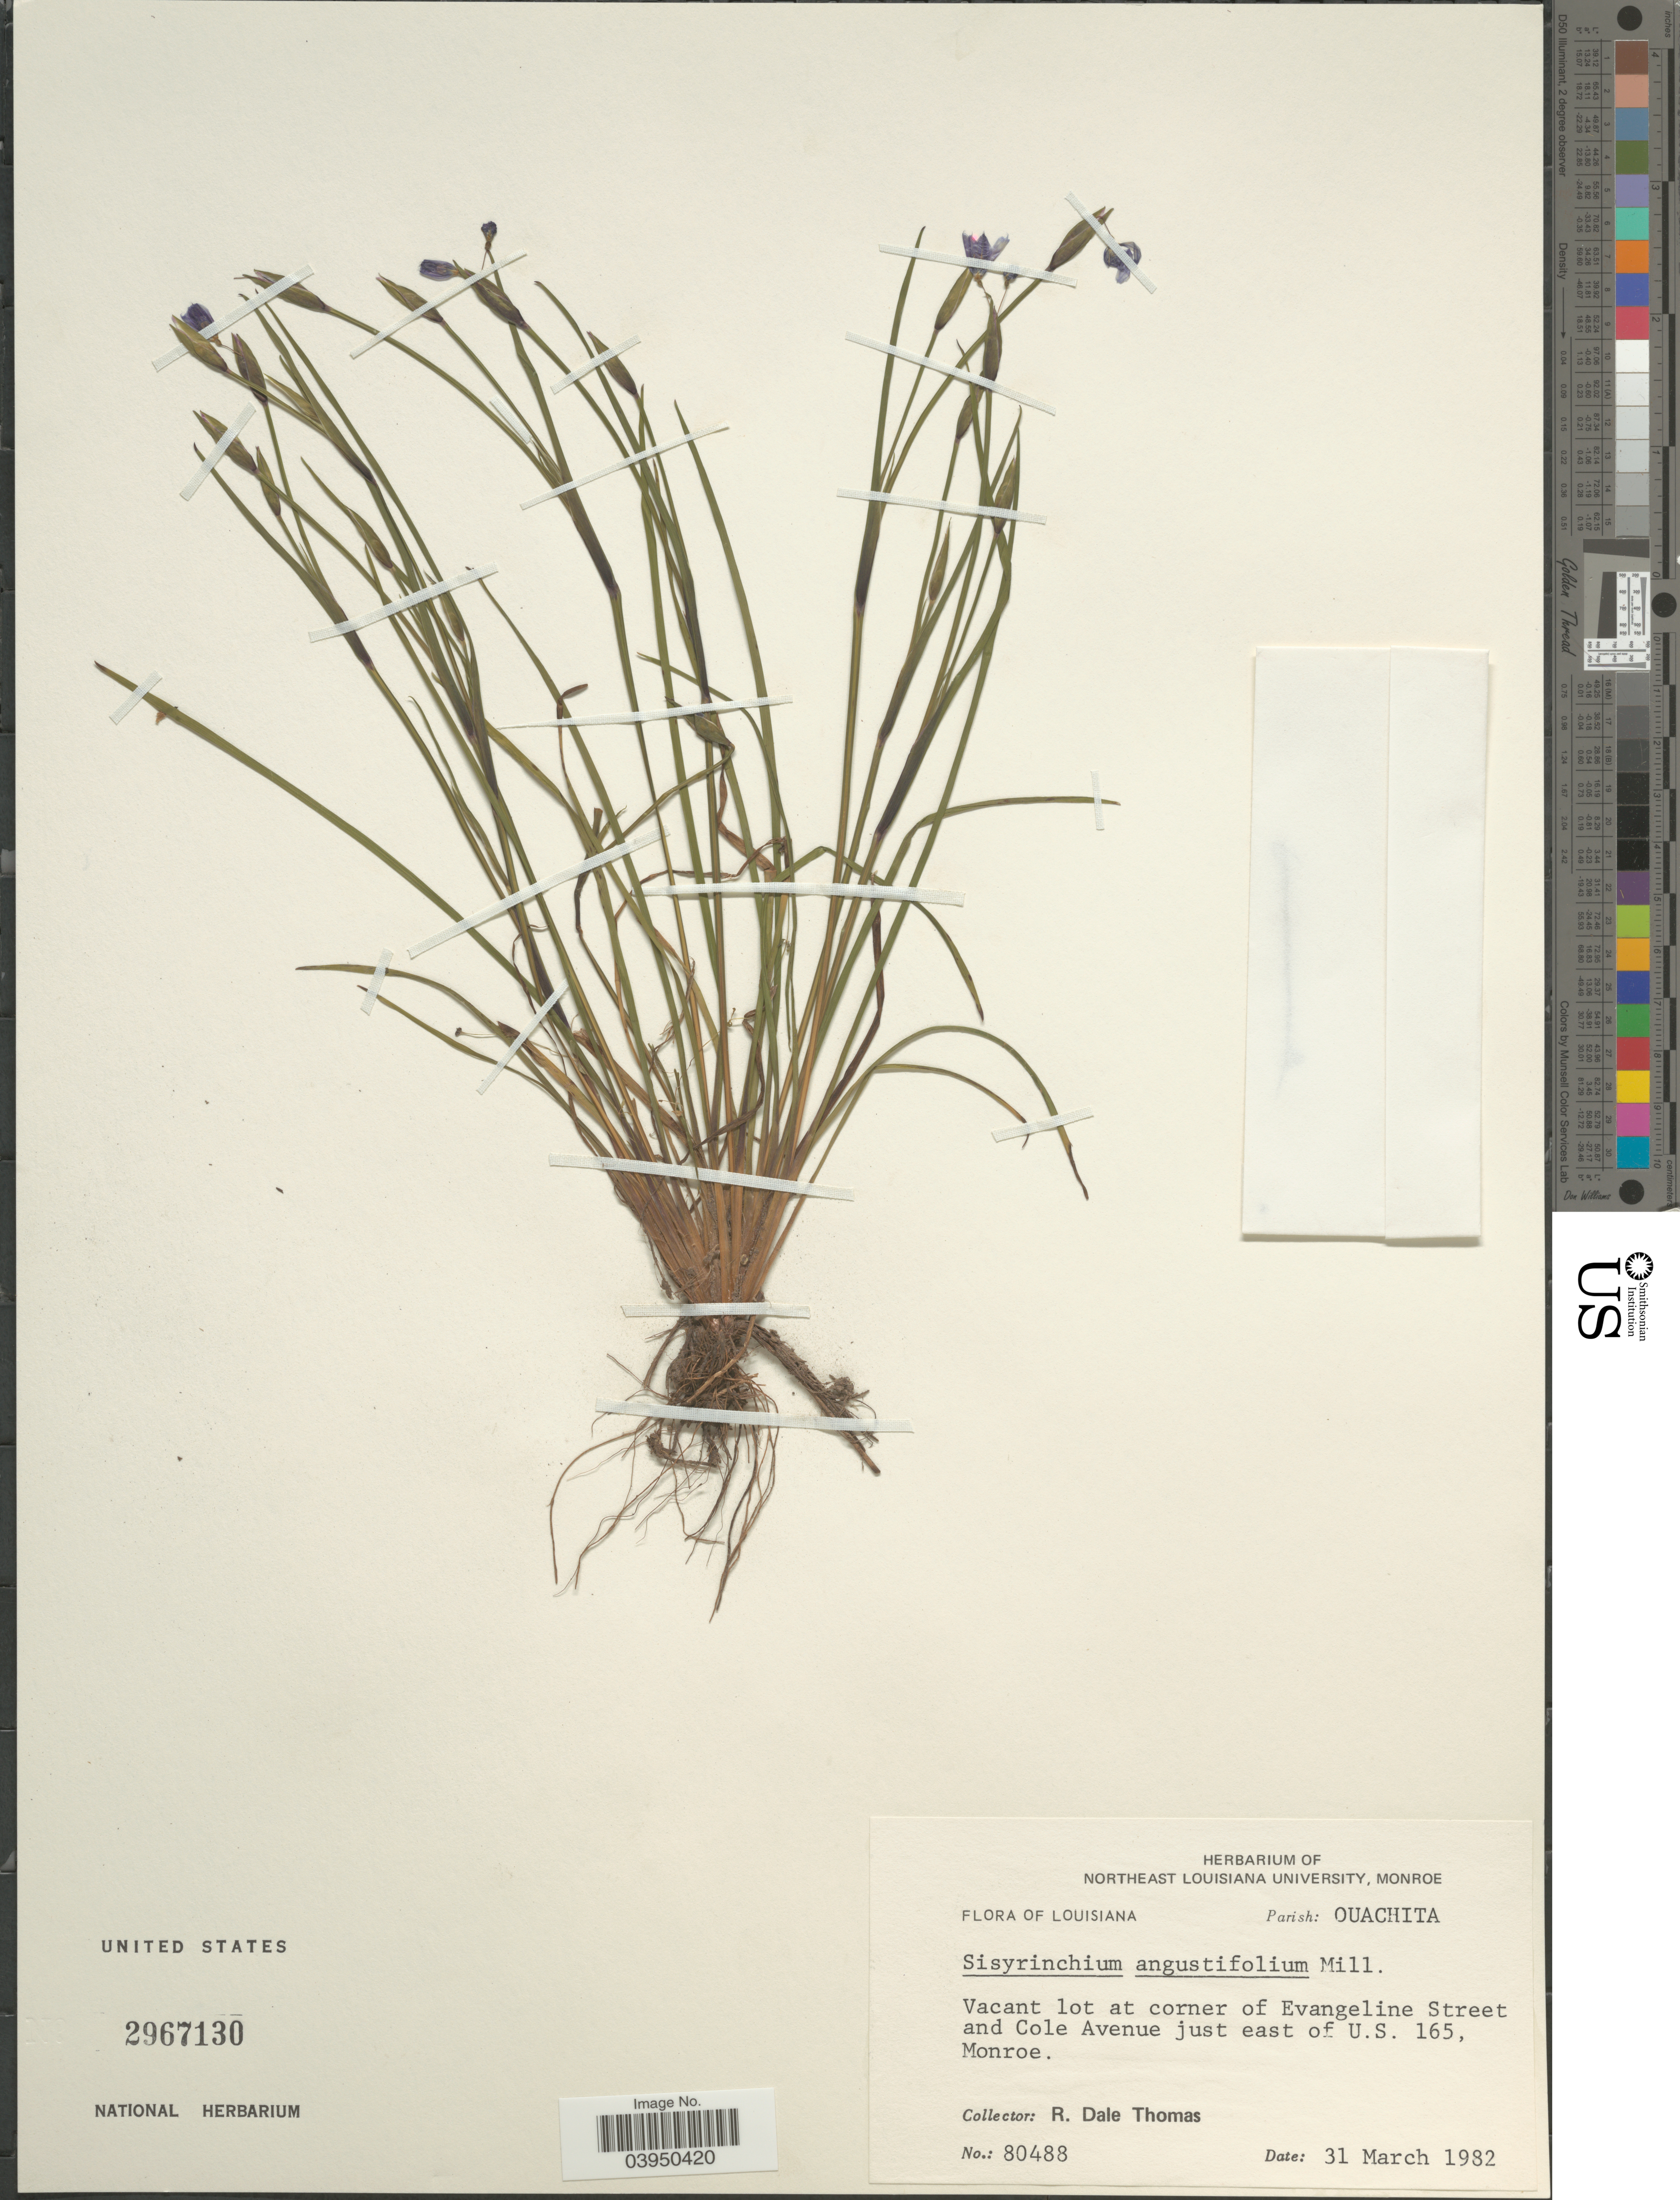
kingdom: Plantae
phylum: Tracheophyta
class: Liliopsida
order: Asparagales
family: Iridaceae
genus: Sisyrinchium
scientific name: Sisyrinchium angustifolium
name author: Mill.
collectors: R. Thomas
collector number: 80488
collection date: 1982-03-31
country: United States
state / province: Louisiana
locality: Parish: Ouachita. Vacant lot at corner of Evangeline Street and Cole Avenue just east of U.S. 165, Monroe.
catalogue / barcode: US 2967130